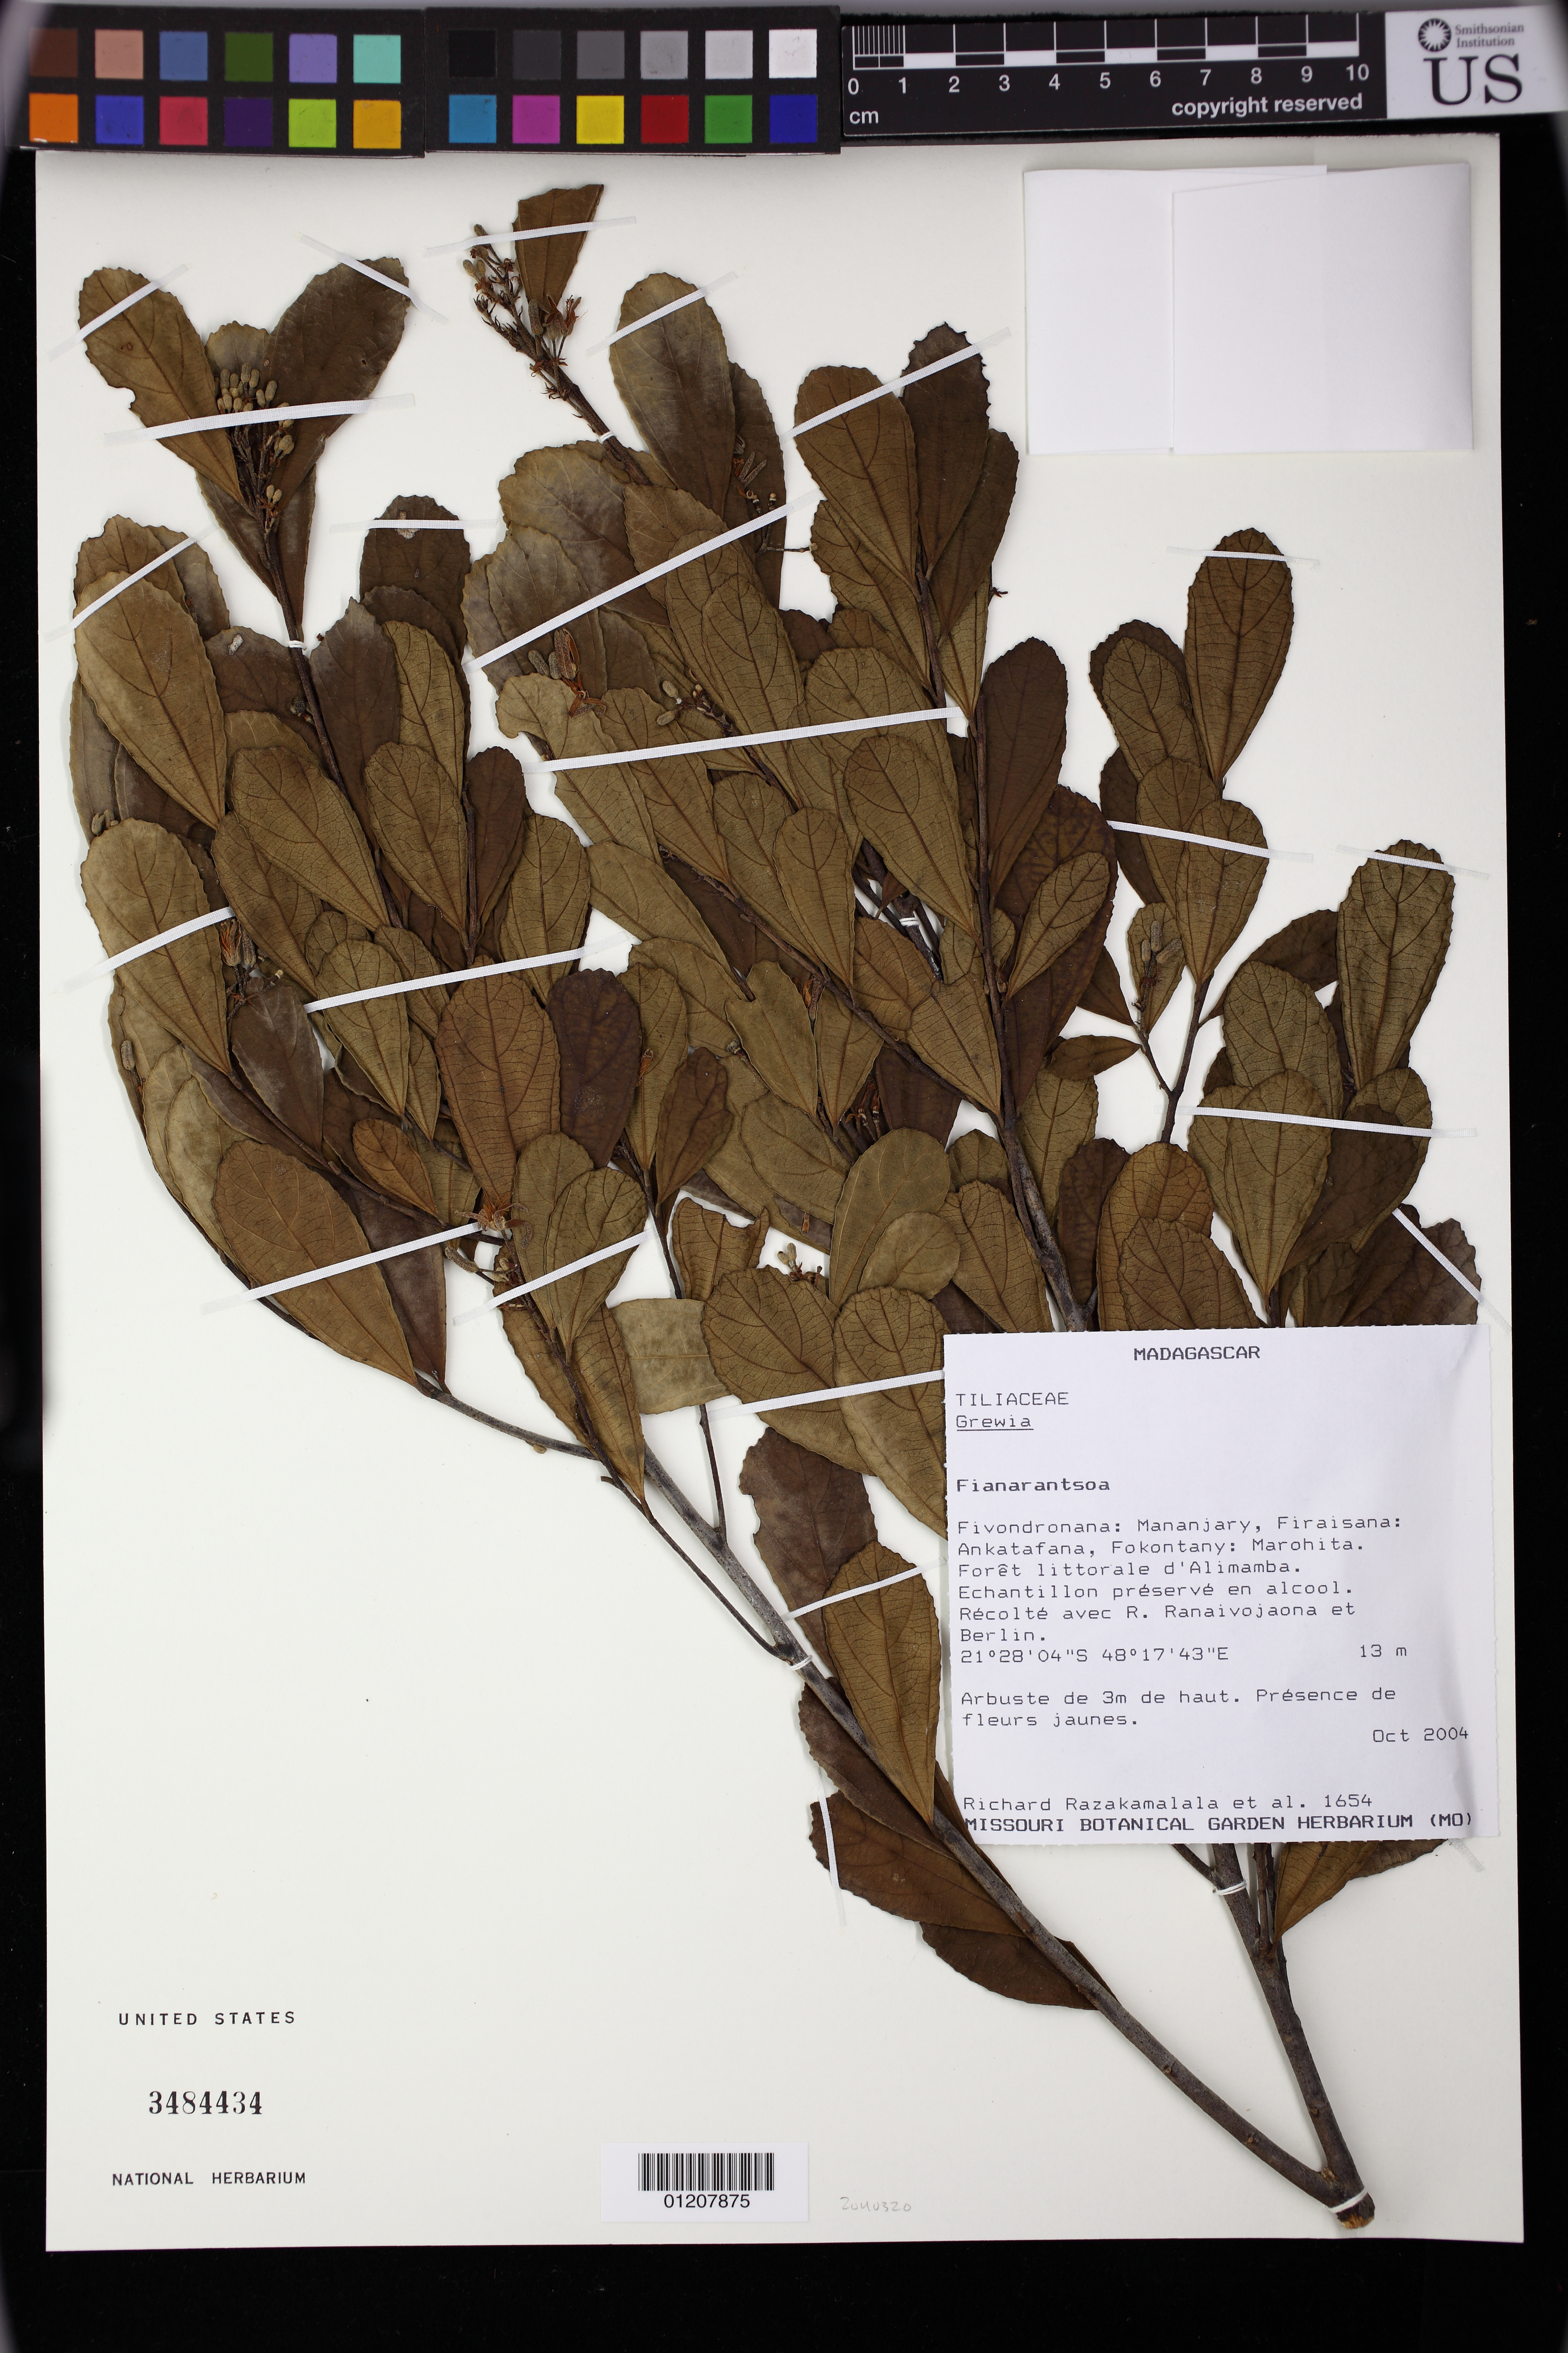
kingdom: Plantae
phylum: Tracheophyta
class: Magnoliopsida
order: Malvales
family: Malvaceae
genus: Grewia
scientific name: Grewia cuneifolia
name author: Juss.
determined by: Jourdain-Fievet, L.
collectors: R. Razakamalala & R. Ranaivojaona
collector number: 1654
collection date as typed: Oct 2004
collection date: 2004-10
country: Madagascar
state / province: Vatovavy Fitovinany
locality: Fianarantsoa. Fivondronana: Mananjary, Firaisana: Ankatafana, Fokontany: Marohita. Forêt littorale d'Alimamba.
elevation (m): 13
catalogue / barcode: US 3484434